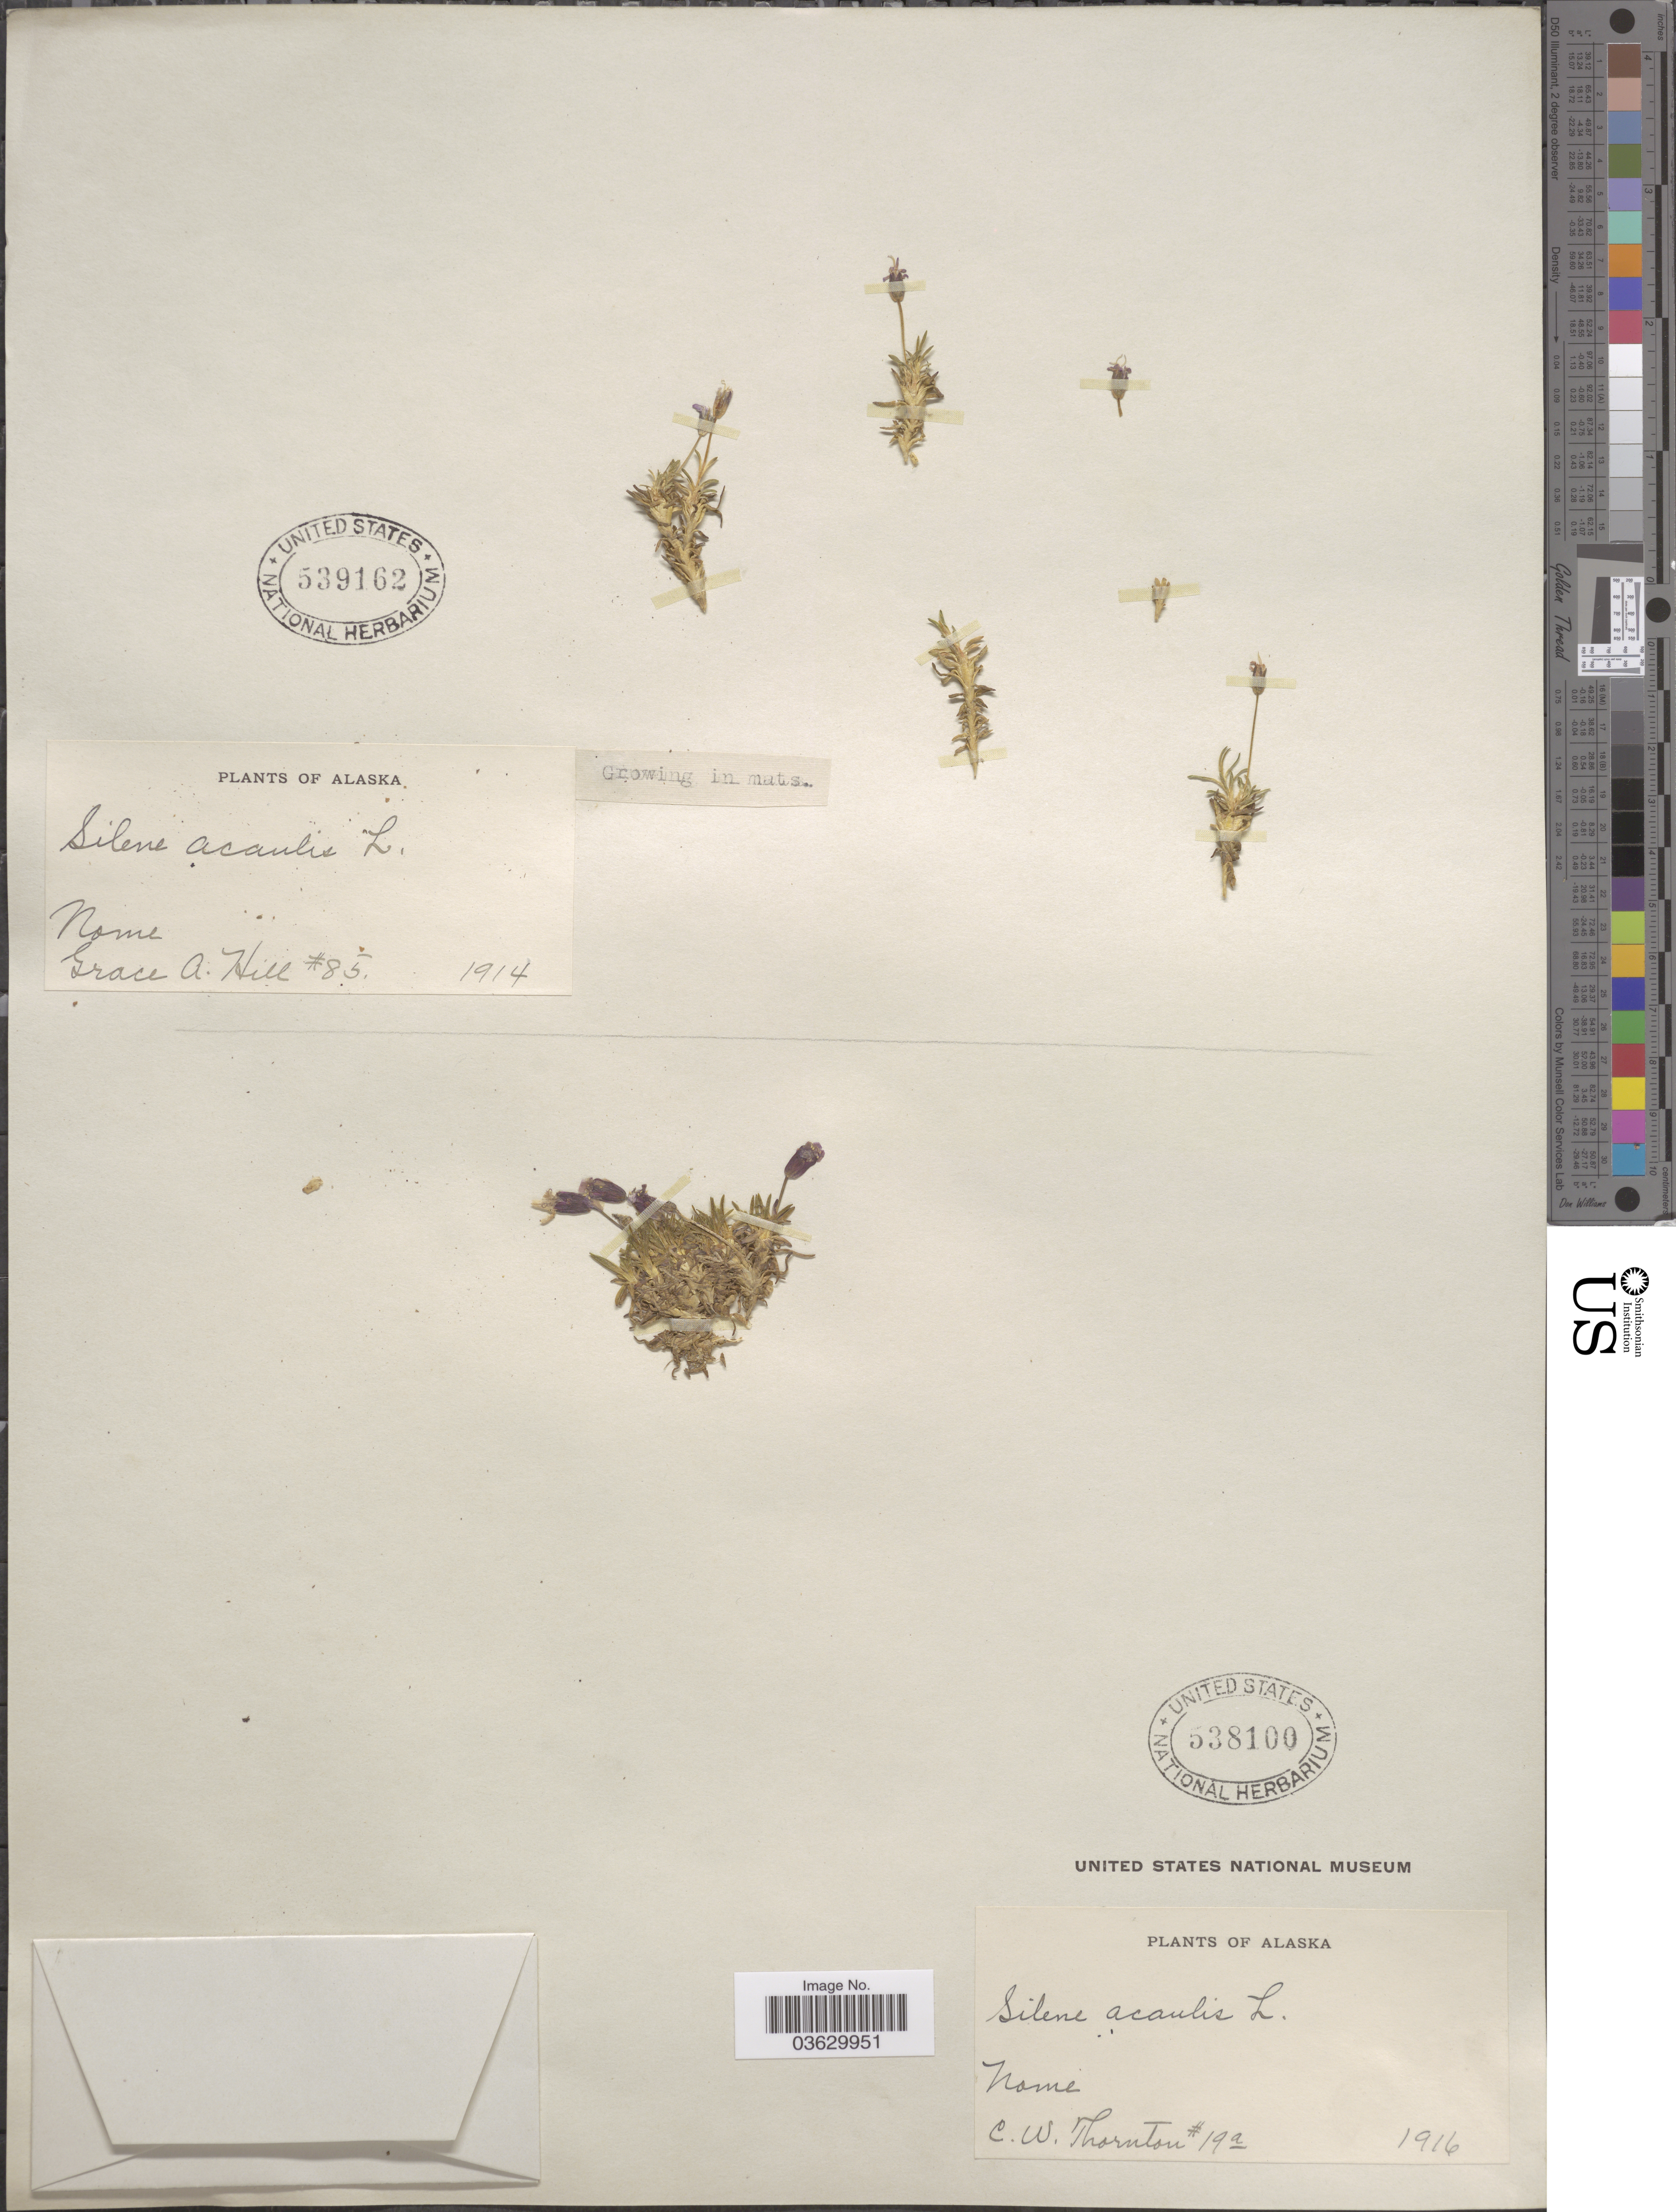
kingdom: Plantae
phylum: Tracheophyta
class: Magnoliopsida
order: Caryophyllales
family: Caryophyllaceae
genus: Silene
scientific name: Silene acaulis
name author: (L.) Jacq.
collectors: C. Thornton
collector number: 19a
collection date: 1916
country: United States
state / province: Alaska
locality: Nome.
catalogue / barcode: US 538100-2